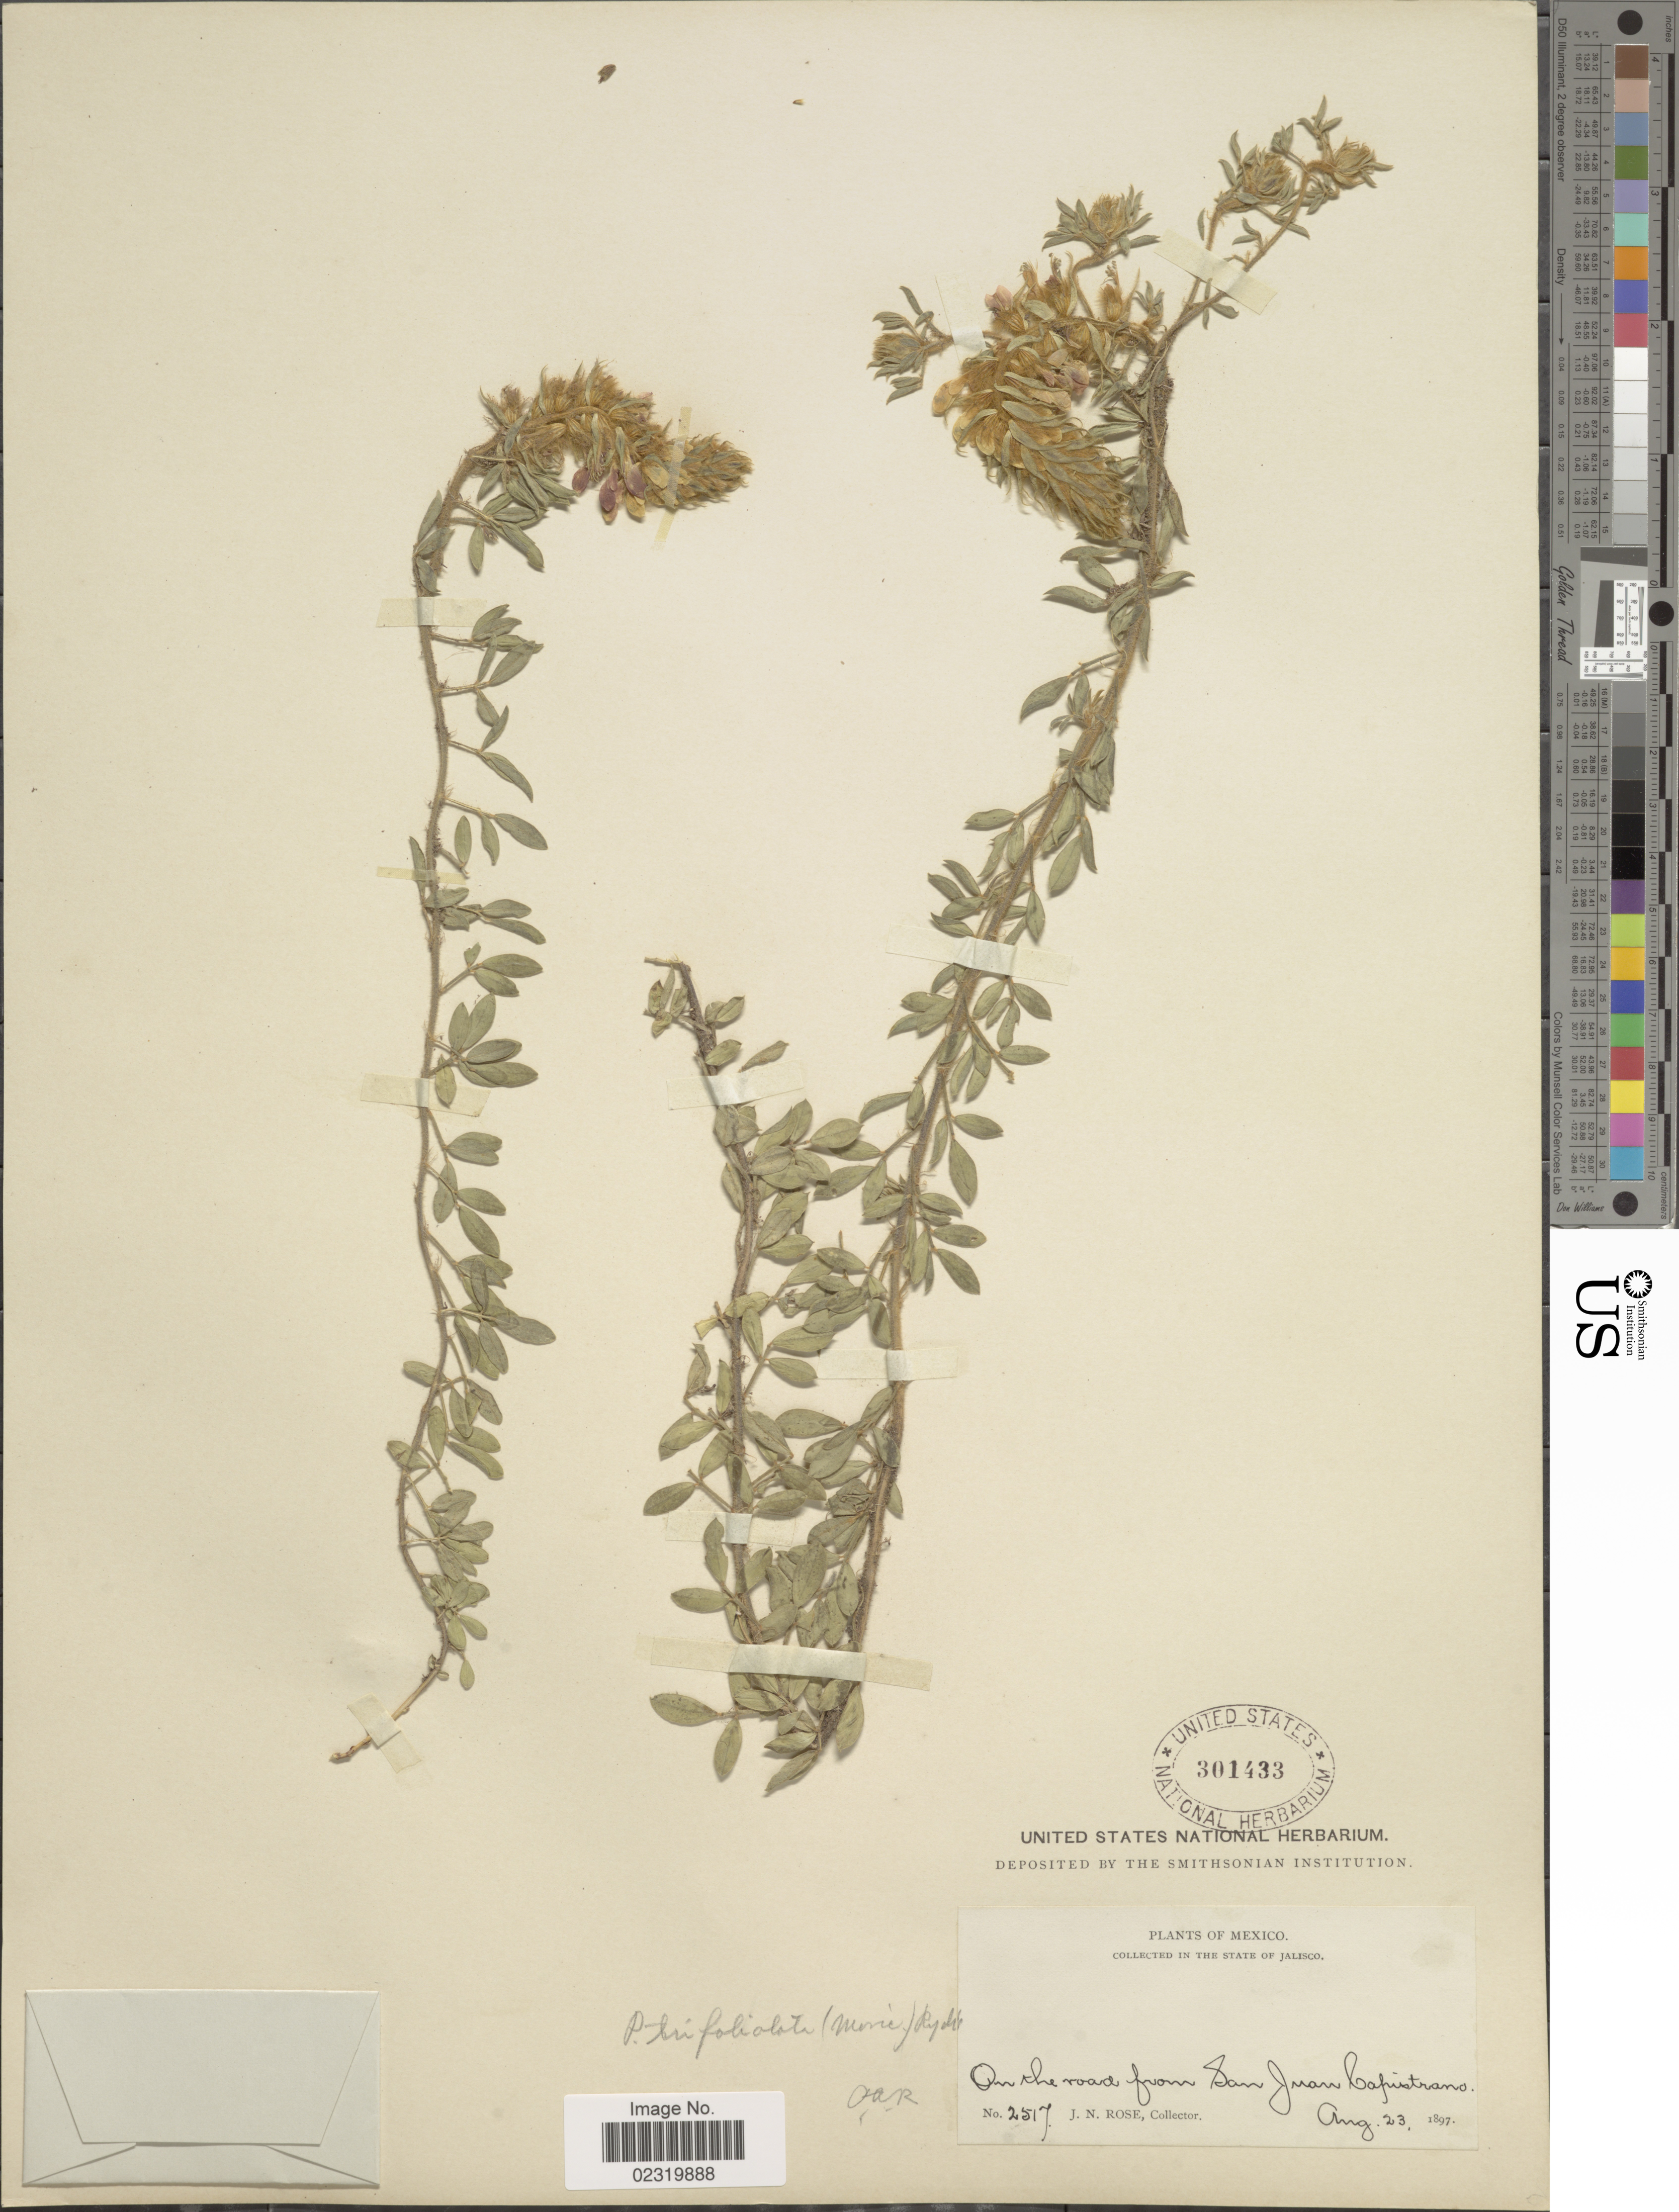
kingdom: Plantae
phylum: Tracheophyta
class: Magnoliopsida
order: Fabales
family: Fabaceae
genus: Dalea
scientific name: Dalea prostrata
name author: Ortega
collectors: J. N. Rose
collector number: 2517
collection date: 1897-08-23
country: Mexico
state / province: Jalisco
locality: On the road from San Juan Capistrano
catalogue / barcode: US 301433